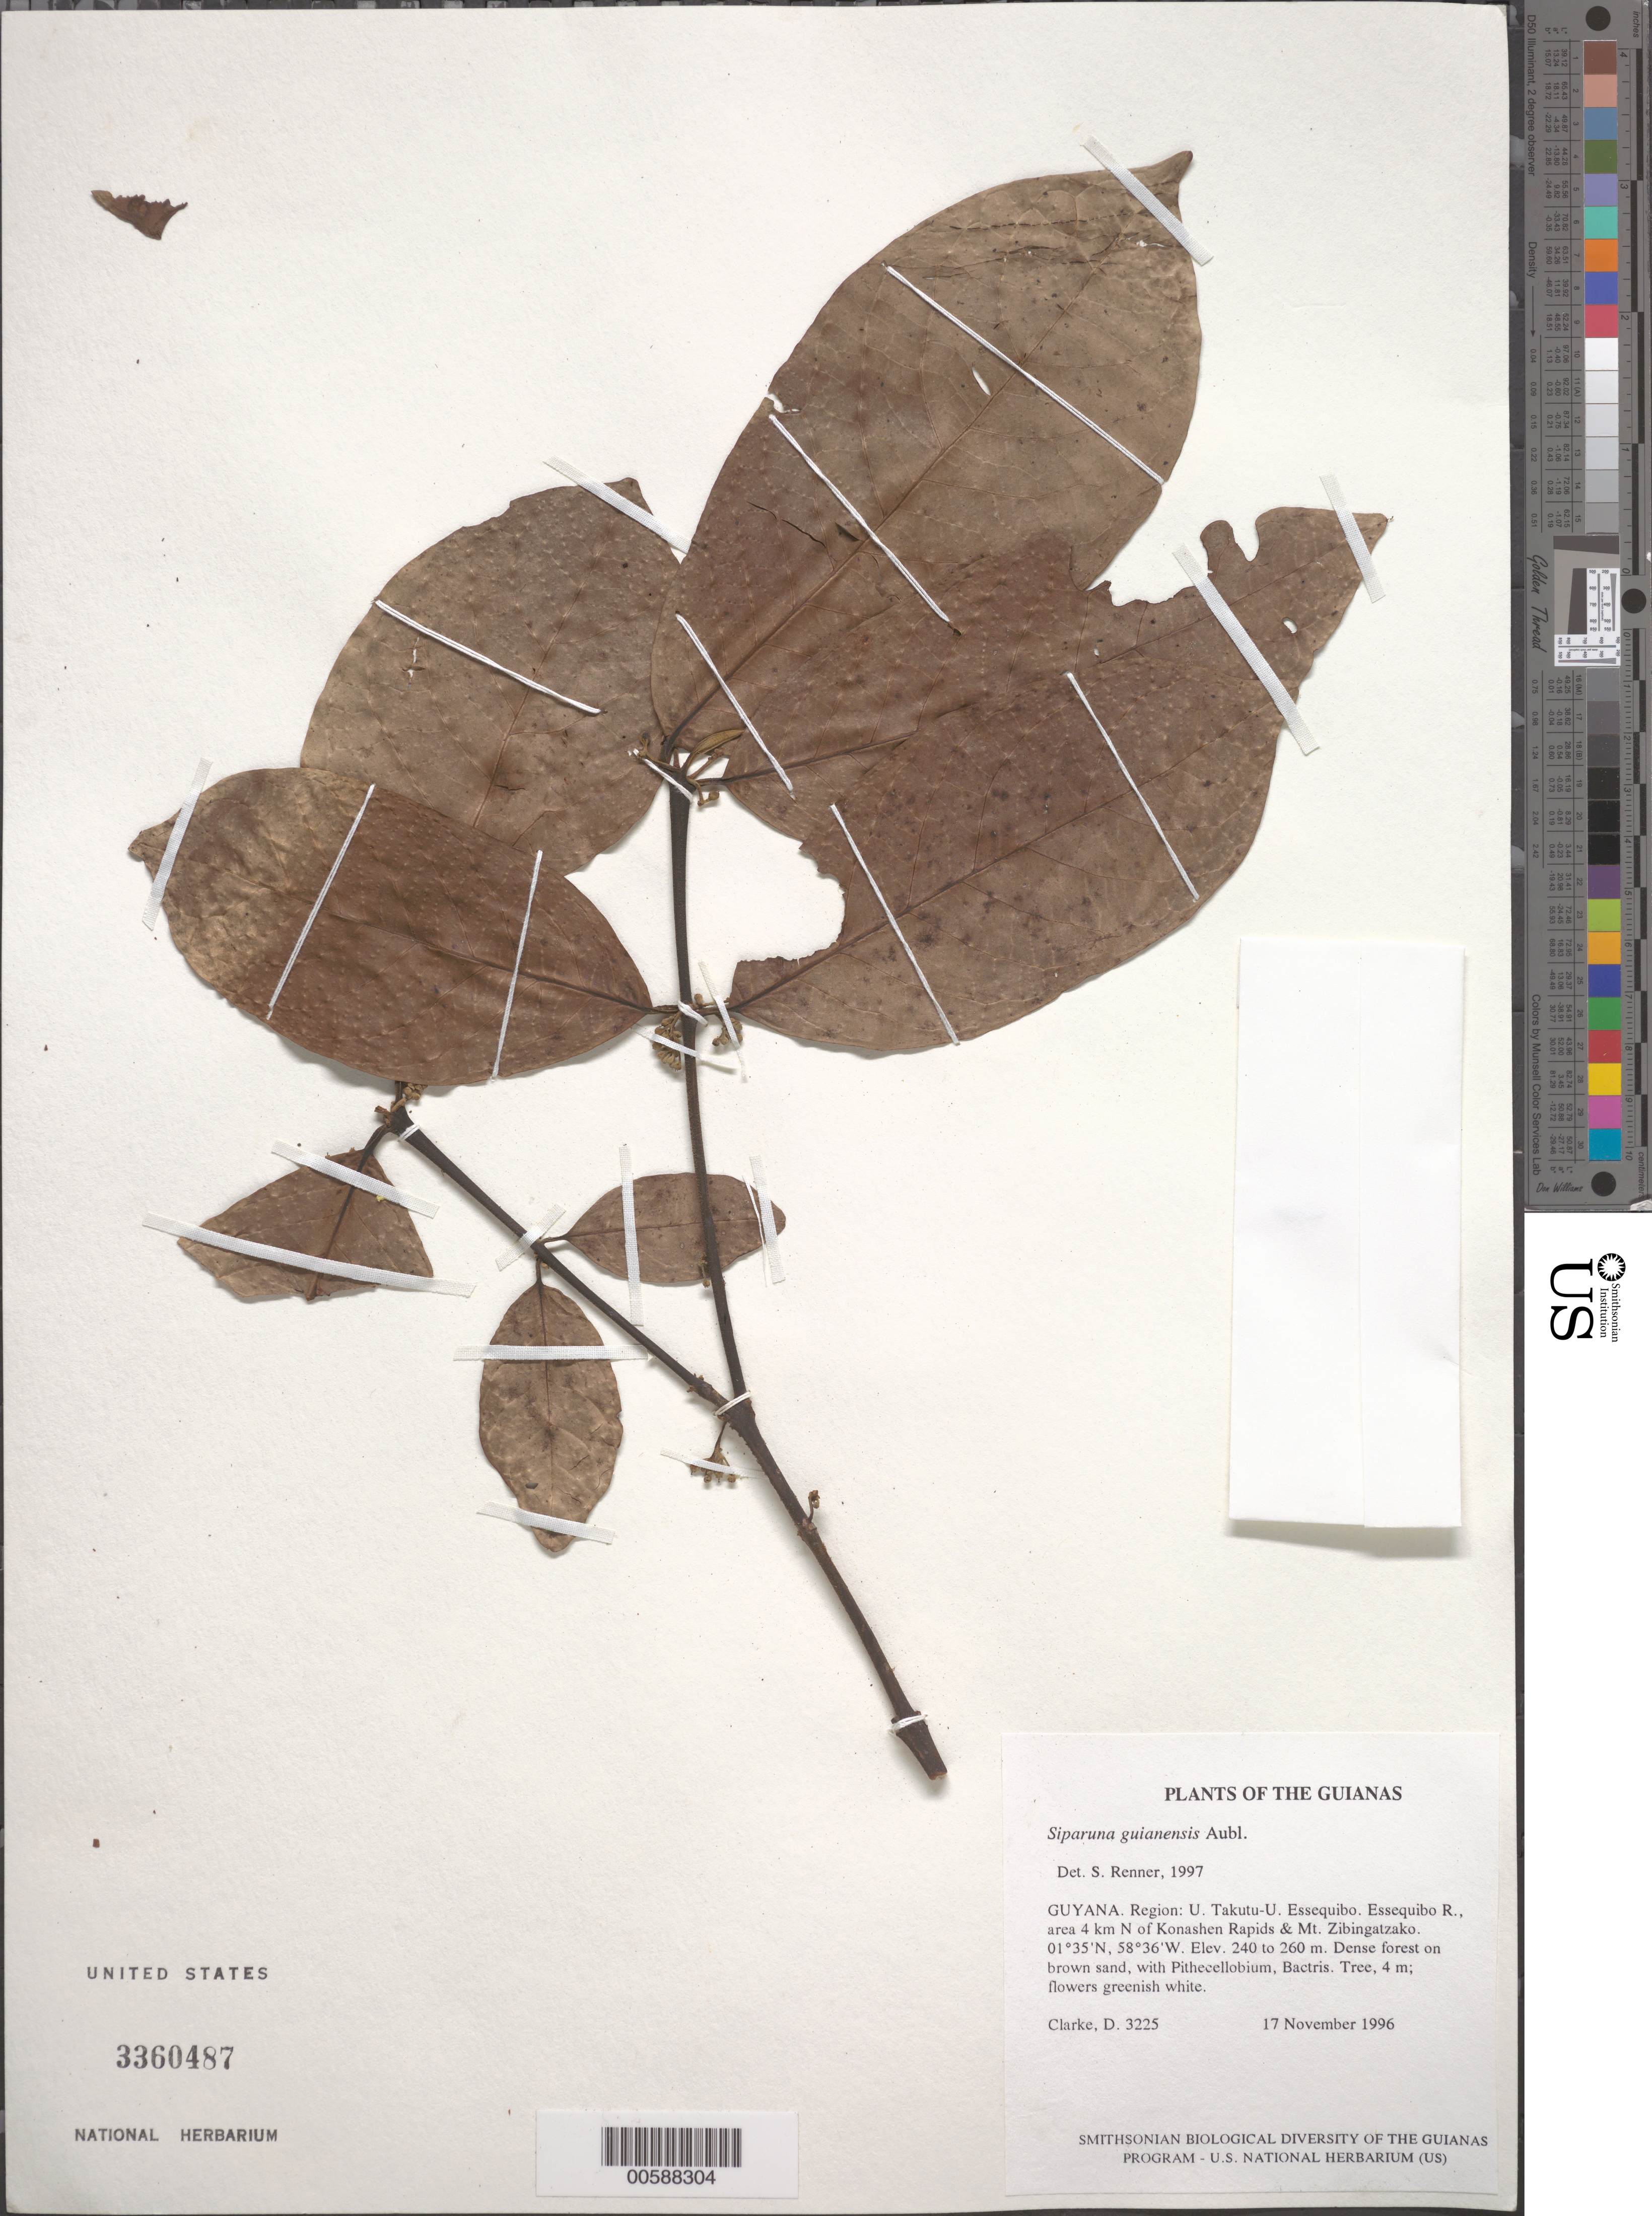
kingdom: Plantae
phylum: Tracheophyta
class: Magnoliopsida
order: Laurales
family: Siparunaceae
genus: Siparuna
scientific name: Siparuna guianensis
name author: Aubl.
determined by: Renner, S. S.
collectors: H. D. Clarke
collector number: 3225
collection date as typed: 17 November 1996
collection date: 1996-11-17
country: Guyana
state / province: U. Takutu-U. Essequibo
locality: Essequibo R., area 4 km N of Konashen Rapids & Mt. Zibingatzako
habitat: Dense forest on brown sand, with Pithecellobium, Bactris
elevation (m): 240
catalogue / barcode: US 3360487